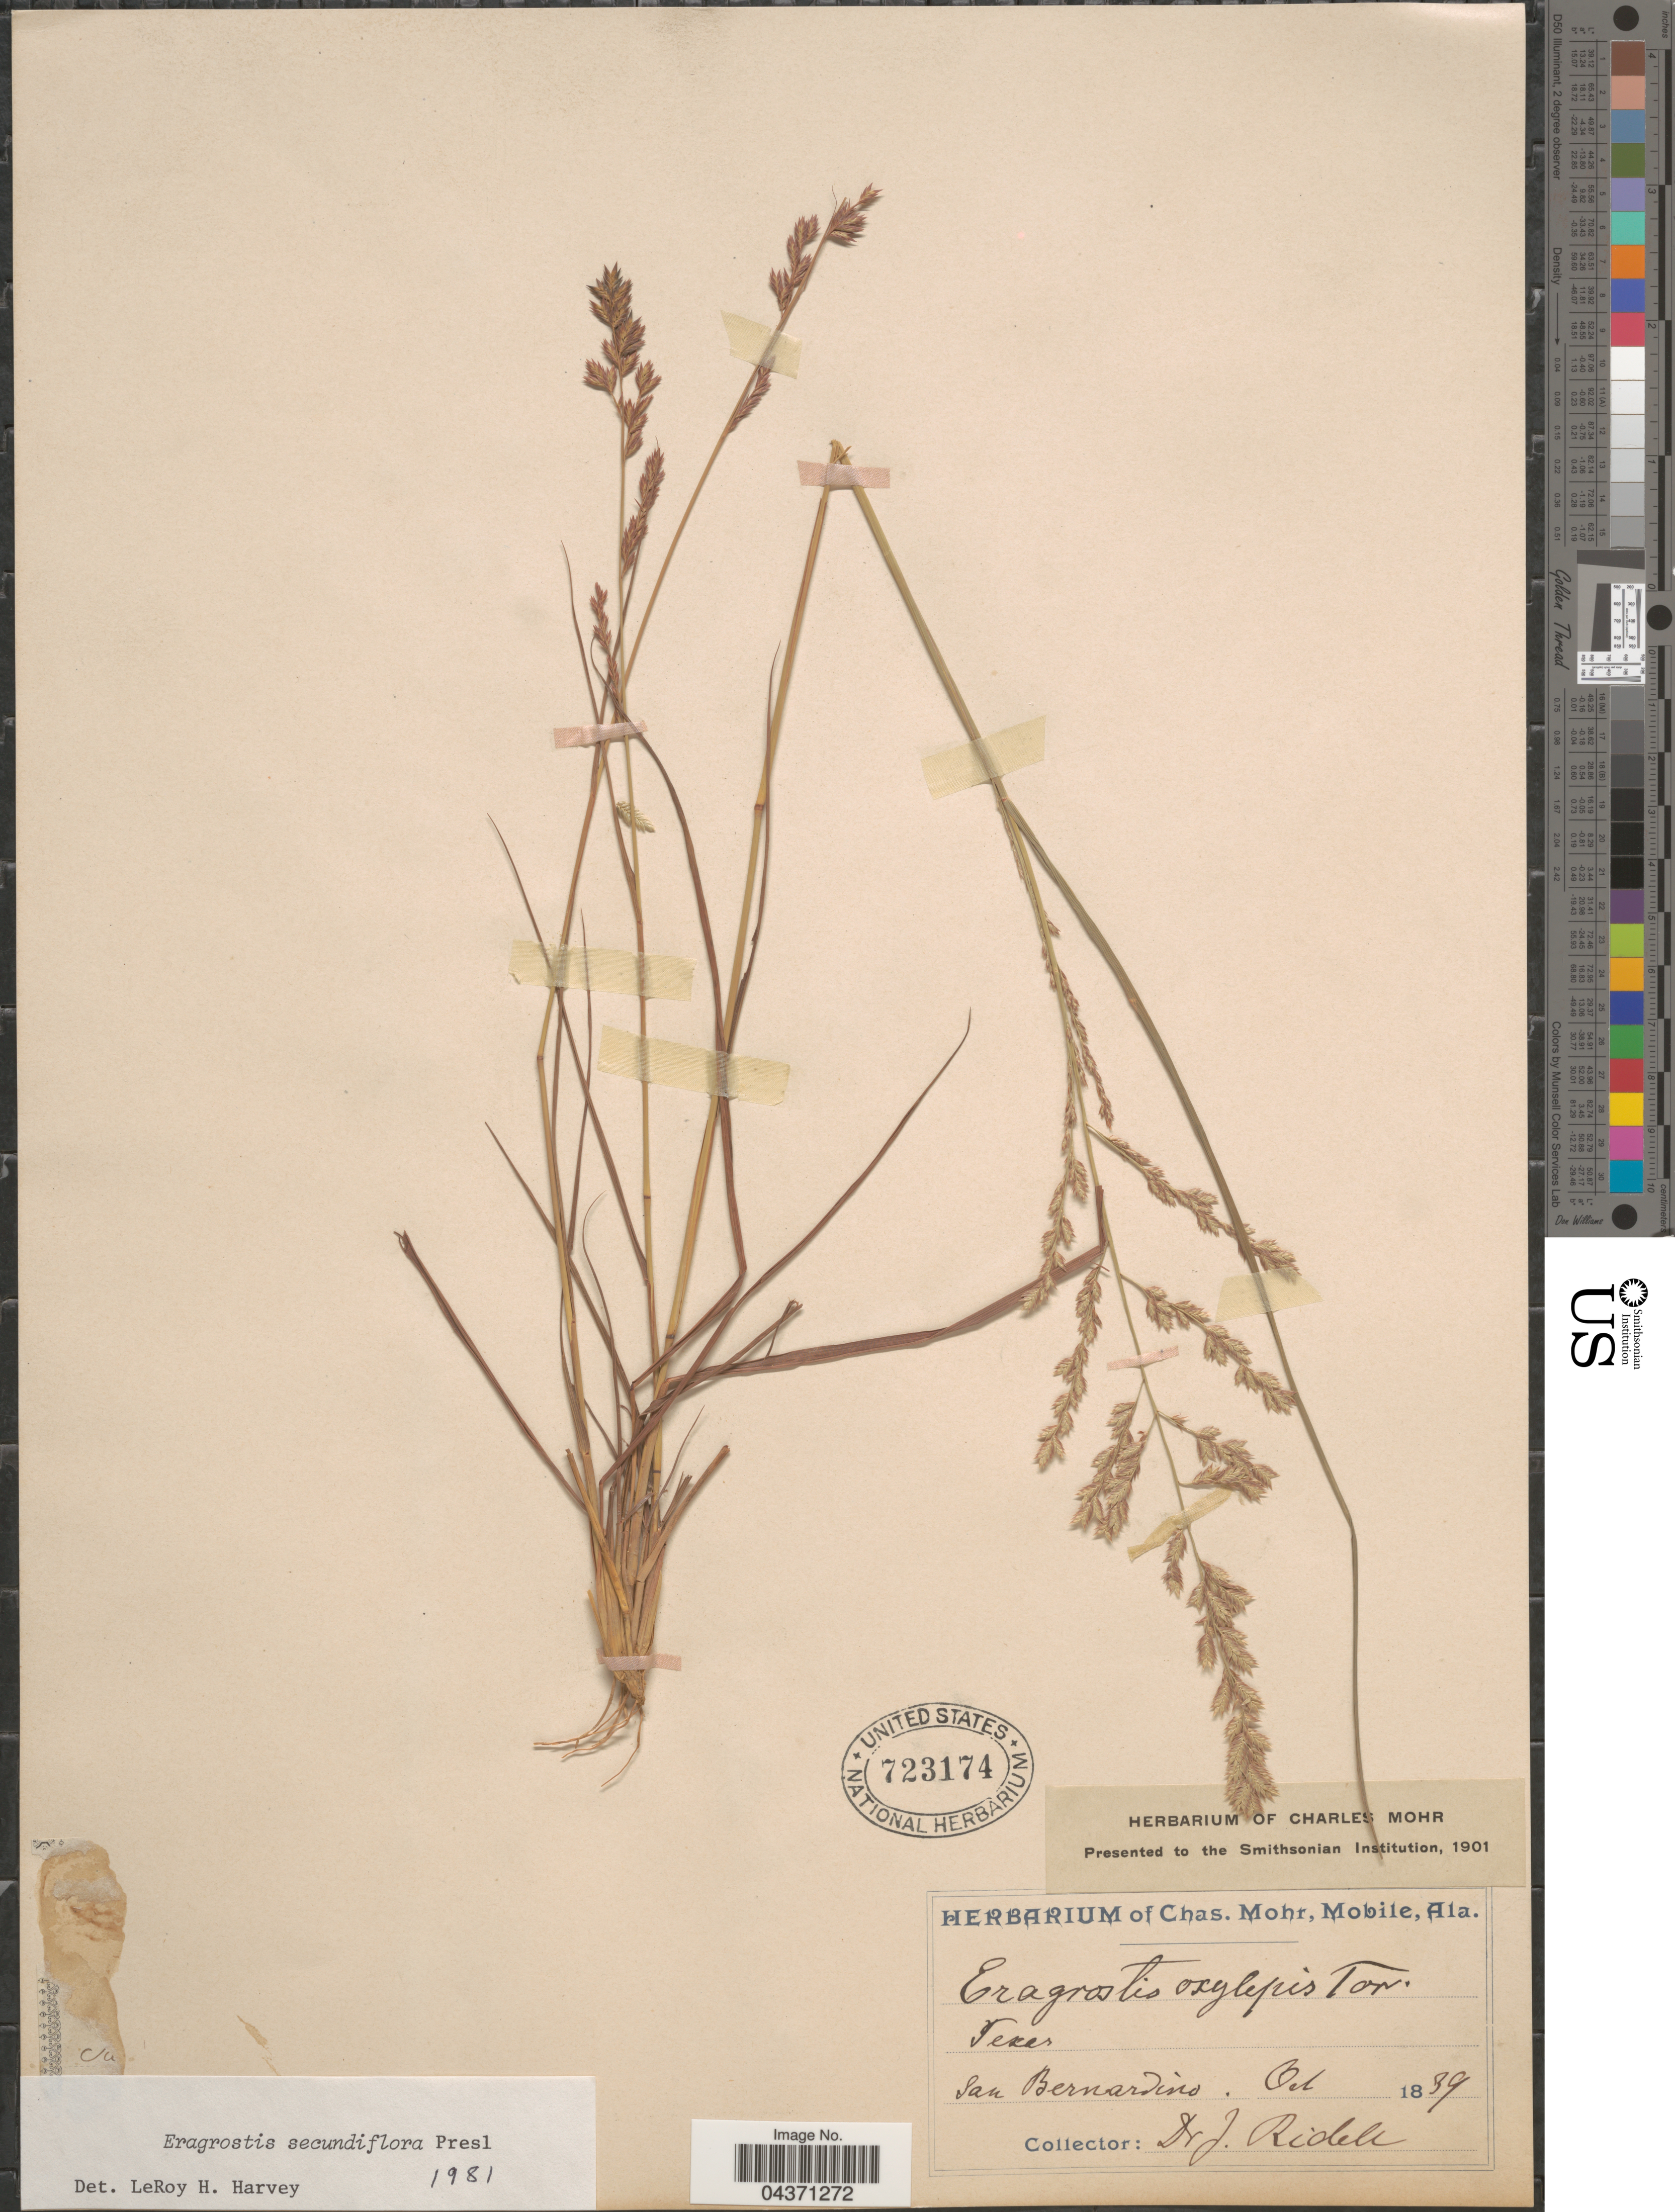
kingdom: Plantae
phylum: Tracheophyta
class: Liliopsida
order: Poales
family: Poaceae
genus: Eragrostis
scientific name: Eragrostis secundiflora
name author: J. Presl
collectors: -. Ridele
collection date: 1839-10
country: United States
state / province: Texas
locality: San Bernardino.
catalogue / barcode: US 723174